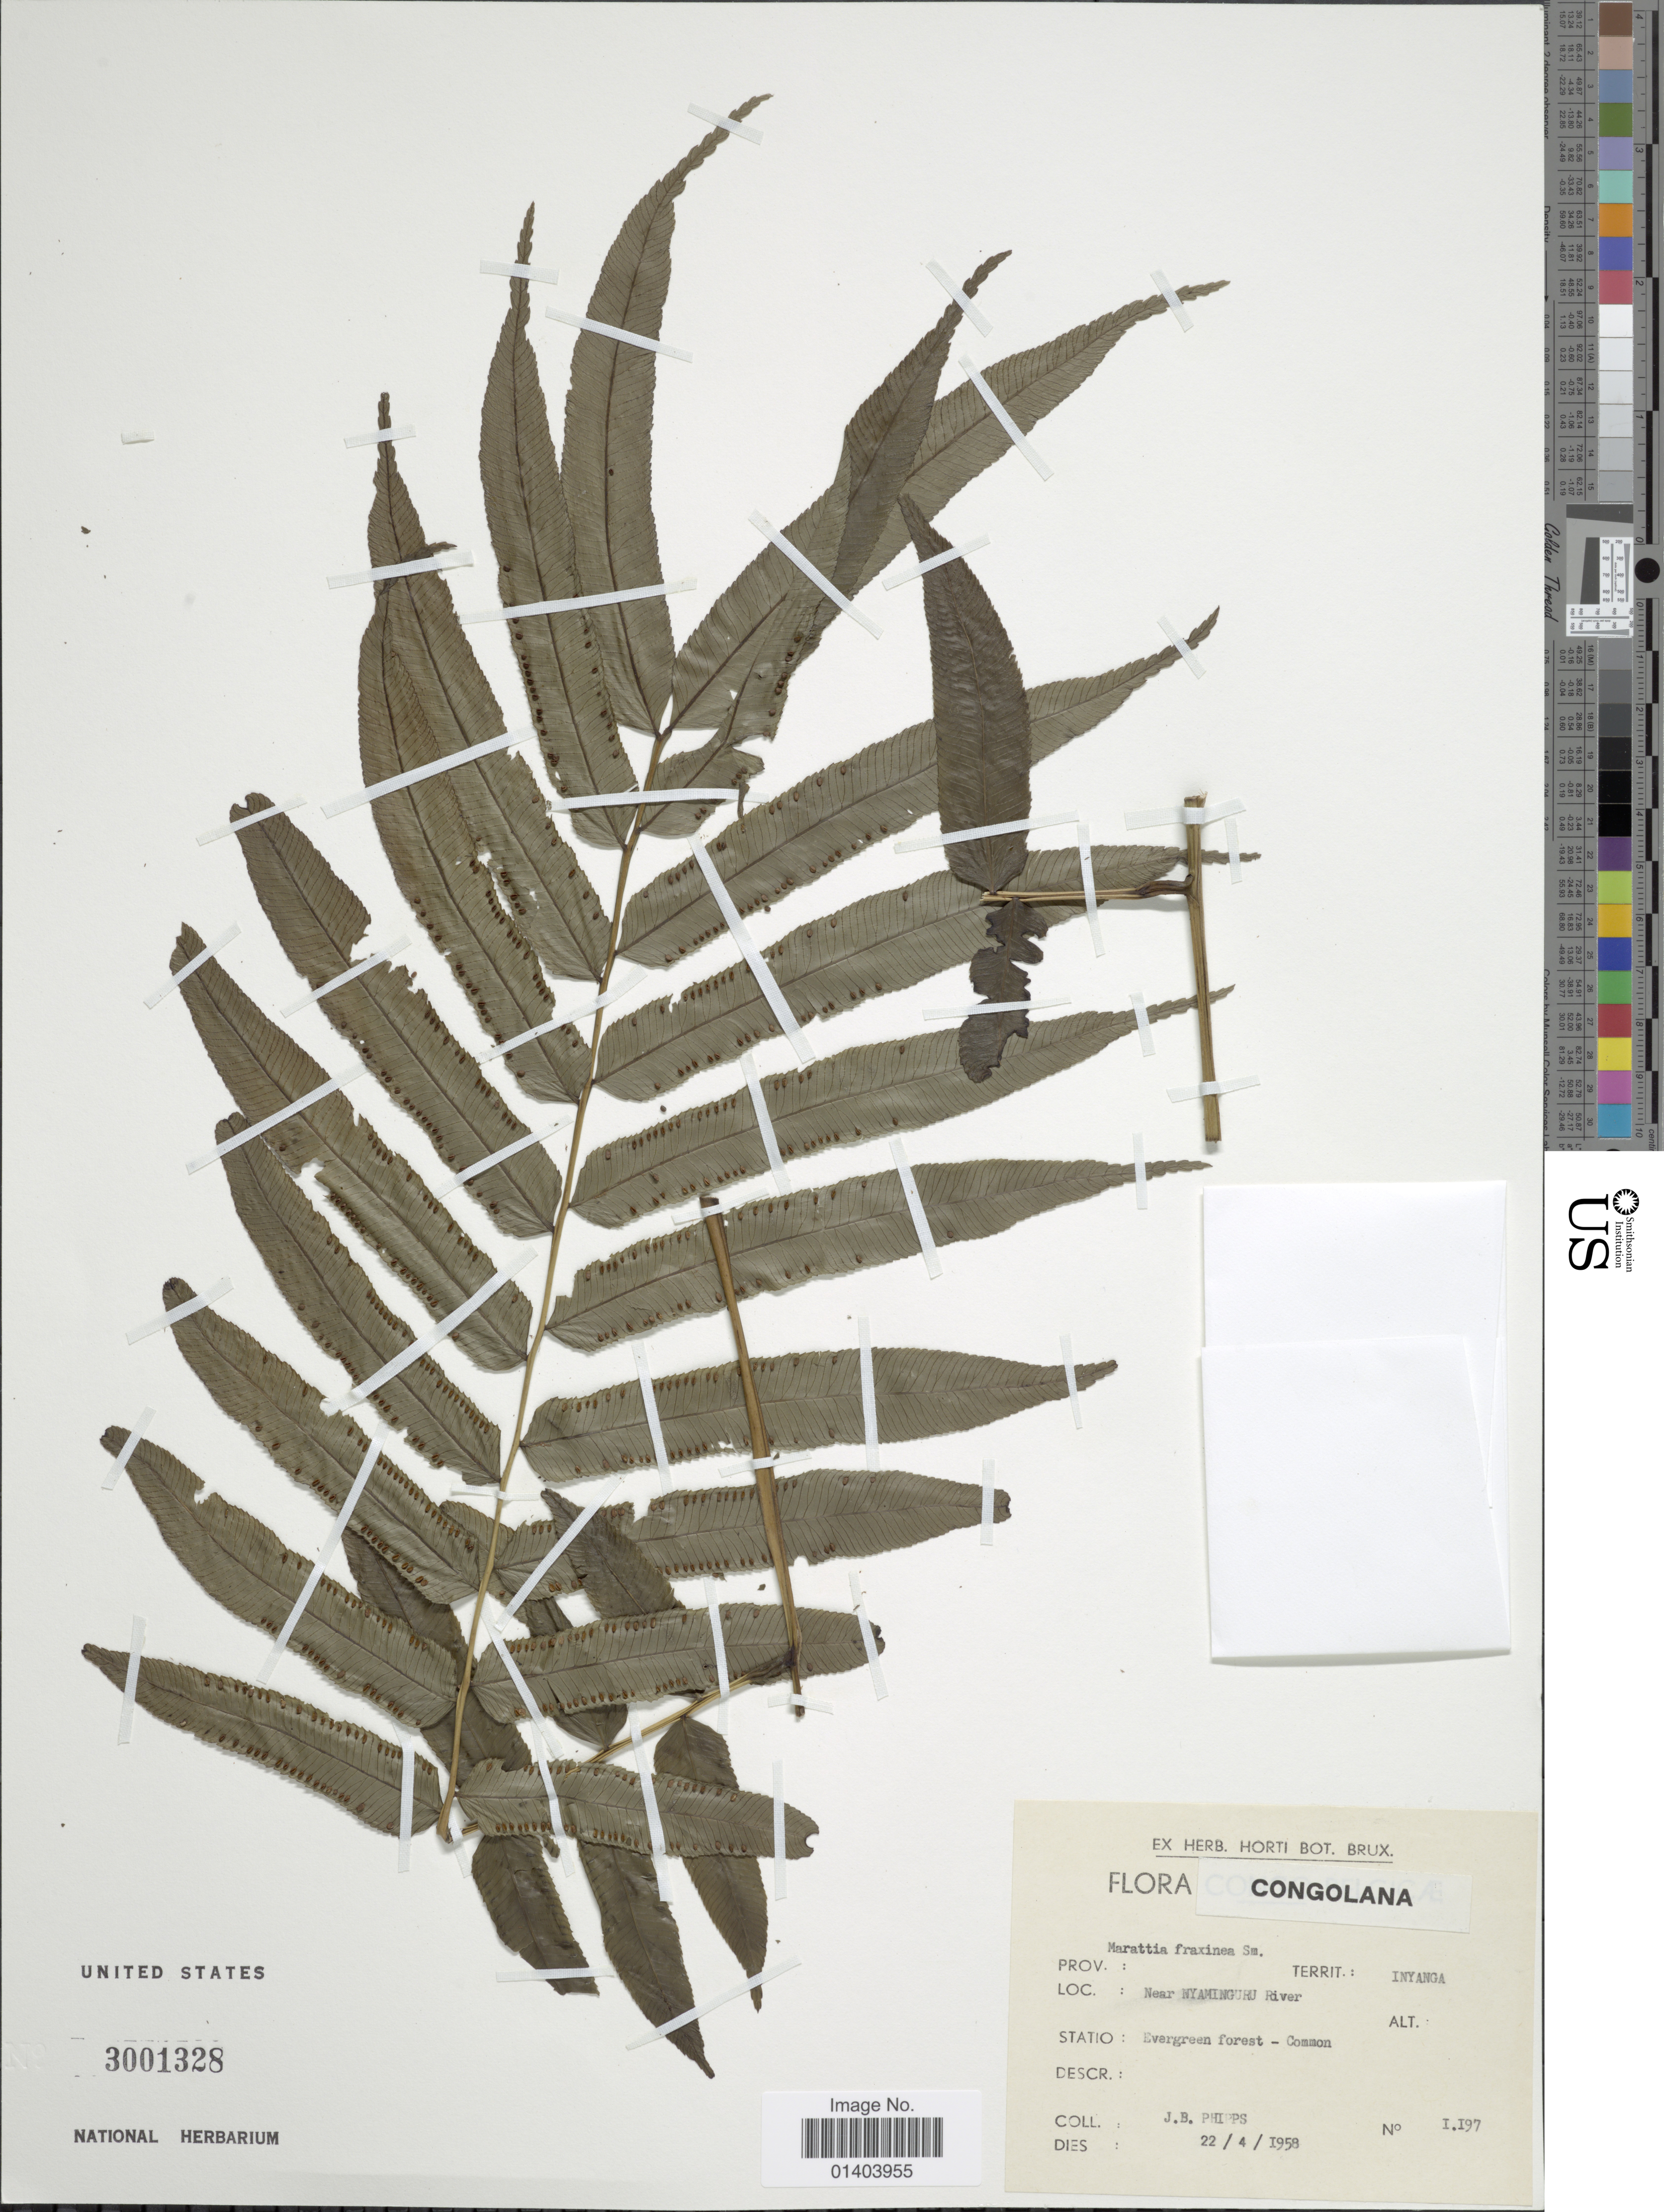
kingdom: Plantae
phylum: Tracheophyta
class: Polypodiopsida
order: Marattiales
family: Marattiaceae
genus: Ptisana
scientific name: Ptisana fraxinea var. fraxinea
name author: (Sm.) Murdock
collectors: J. Phipps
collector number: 1197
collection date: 1958-04-22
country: Congo, Democratic Republic of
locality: Territ: Inyanga, Near Nyaminguru River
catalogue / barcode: US 3001328